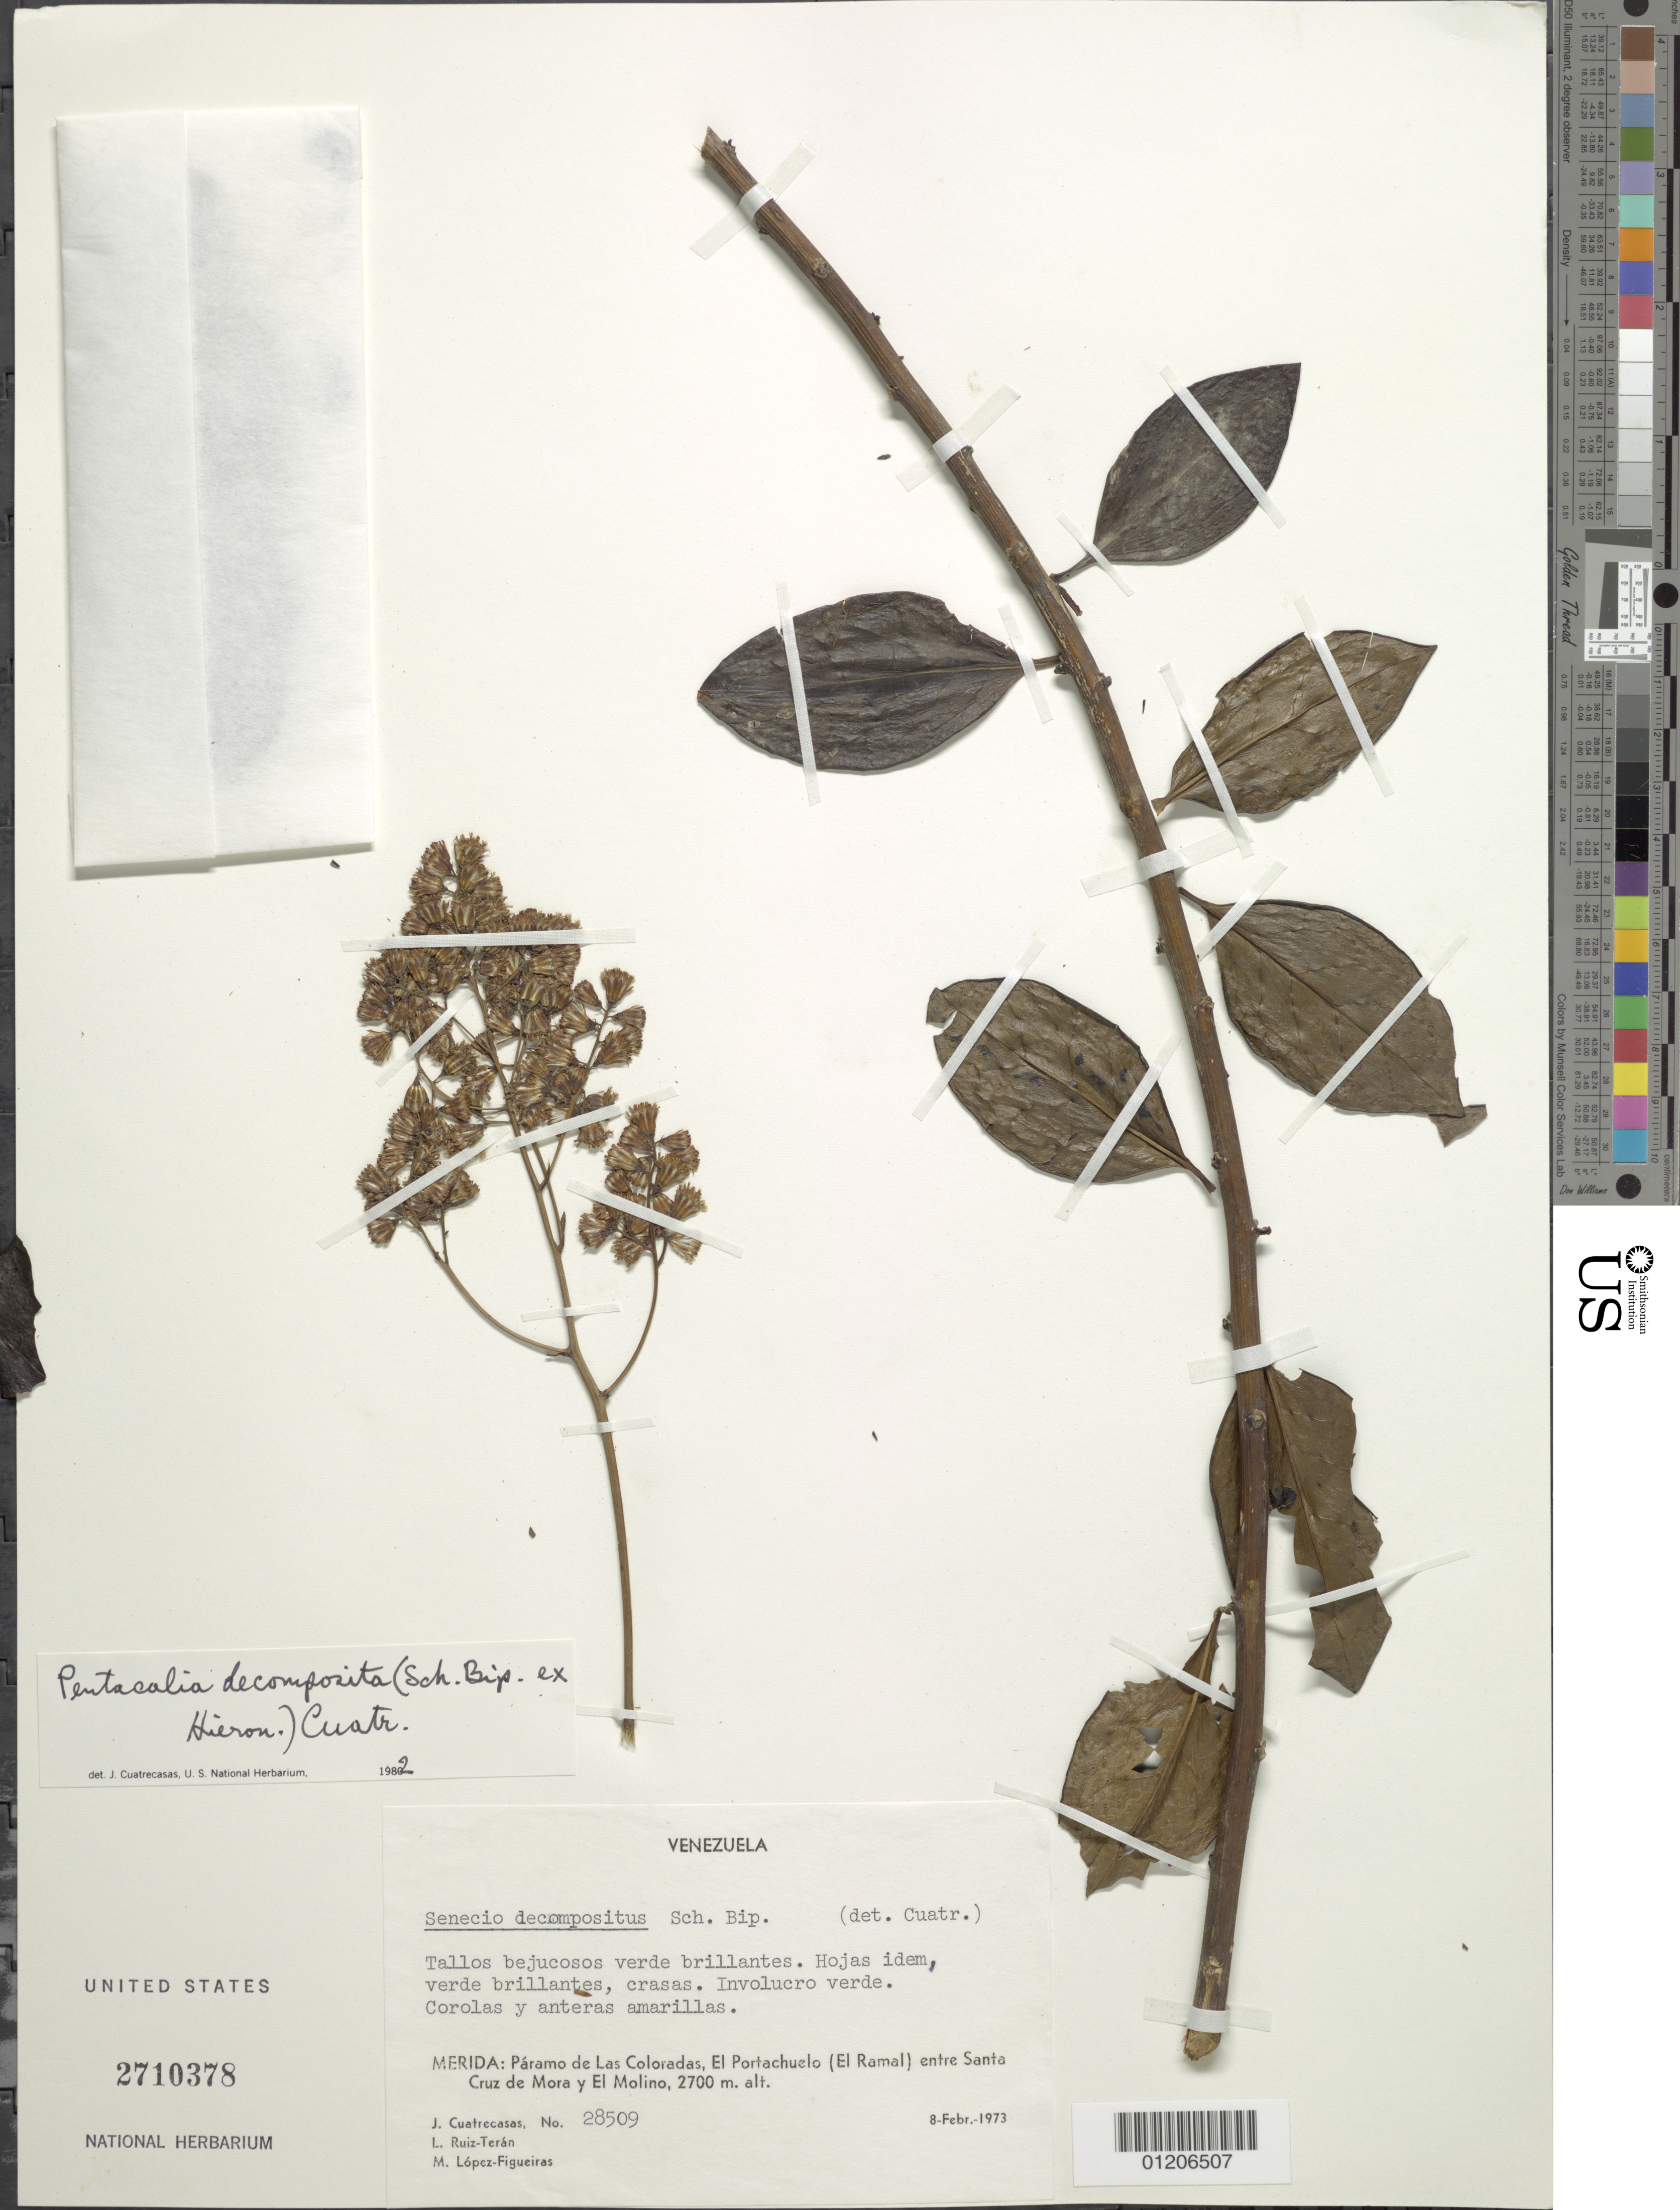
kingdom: Plantae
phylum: Tracheophyta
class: Magnoliopsida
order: Asterales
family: Asteraceae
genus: Pentacalia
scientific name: Pentacalia decomposita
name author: (Sch. Bip. ex Hieron.) Cuatrec.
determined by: Cuatrecasas, J.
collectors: J. Cuatrecasas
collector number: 28509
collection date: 1973-02-08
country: Venezuela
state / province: Mérida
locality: Páramo de Las Coloradas, El Portachuelo (El Ramal) entre Santa Cruz de Mora y El Molino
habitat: Paramo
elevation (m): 2700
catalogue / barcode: US 2710378